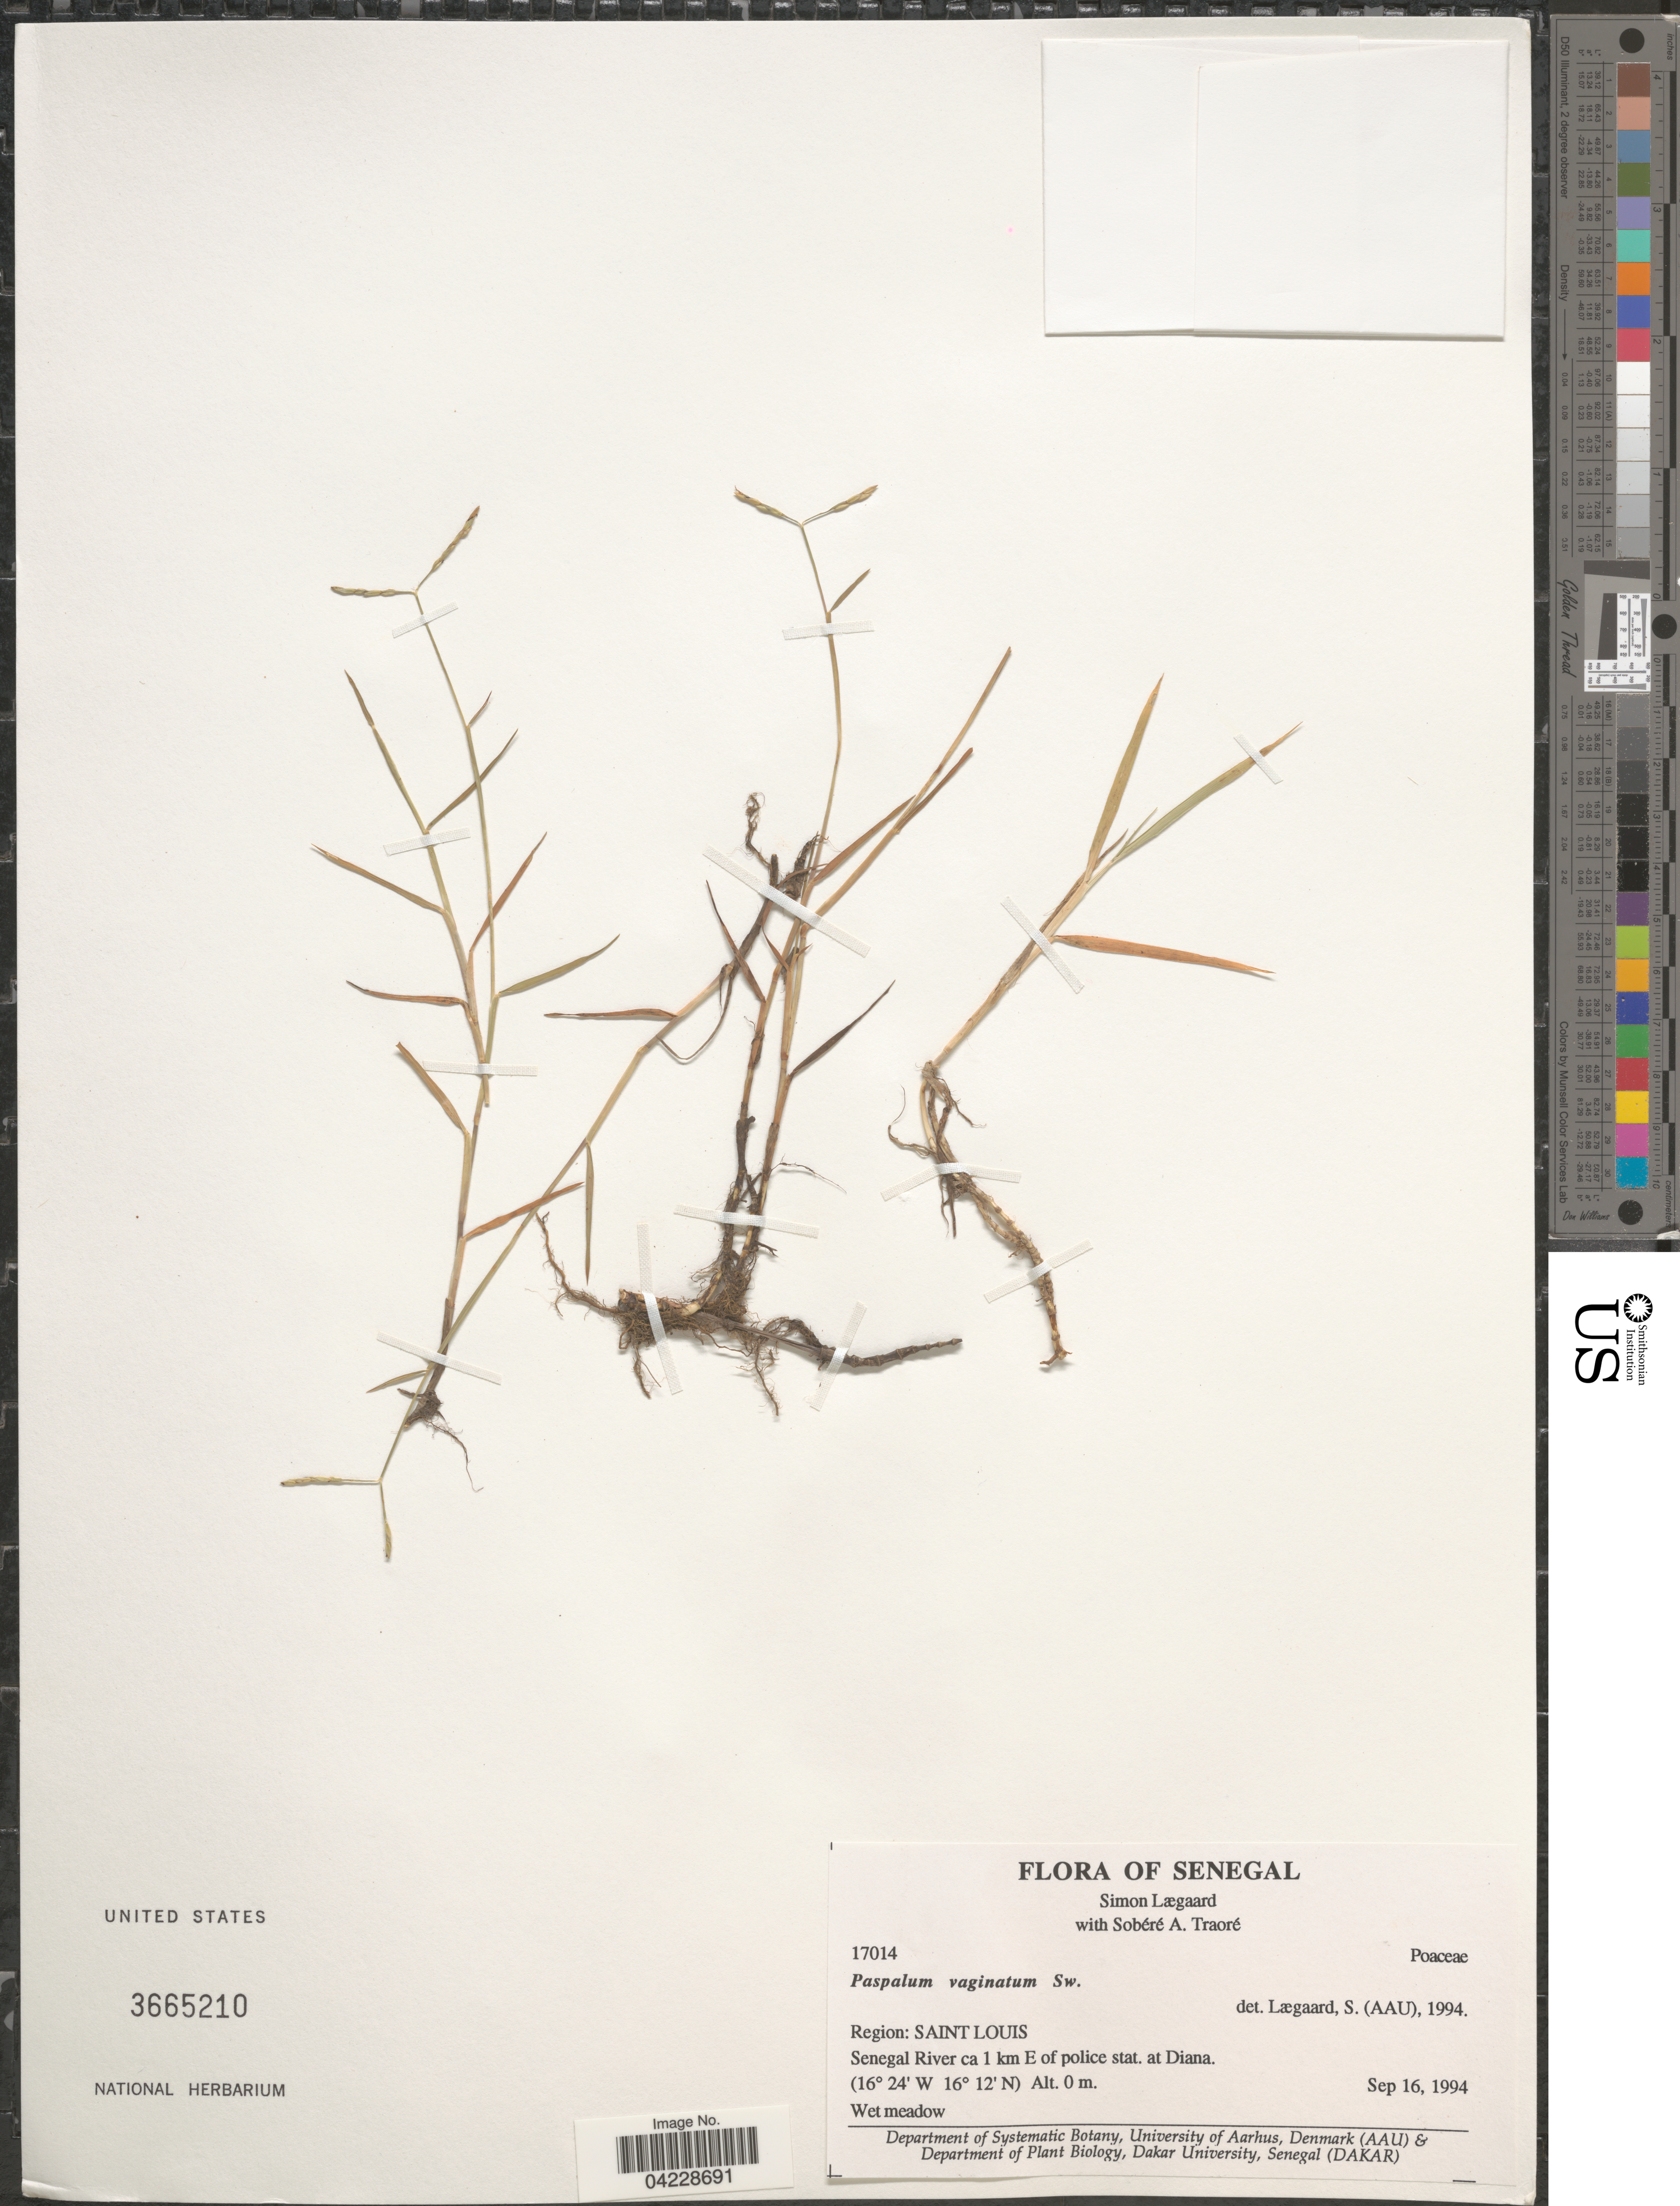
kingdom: Plantae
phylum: Tracheophyta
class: Liliopsida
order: Poales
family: Poaceae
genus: Paspalum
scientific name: Paspalum vaginatum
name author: Sw.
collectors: S. Lægaard & S. Traore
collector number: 17014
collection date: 1994-09-16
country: Senegal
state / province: Saint-Louis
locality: Region: Saint Louis. Senegal River ca 1 km E of police stat. at Diana.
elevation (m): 0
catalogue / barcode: US 3665210